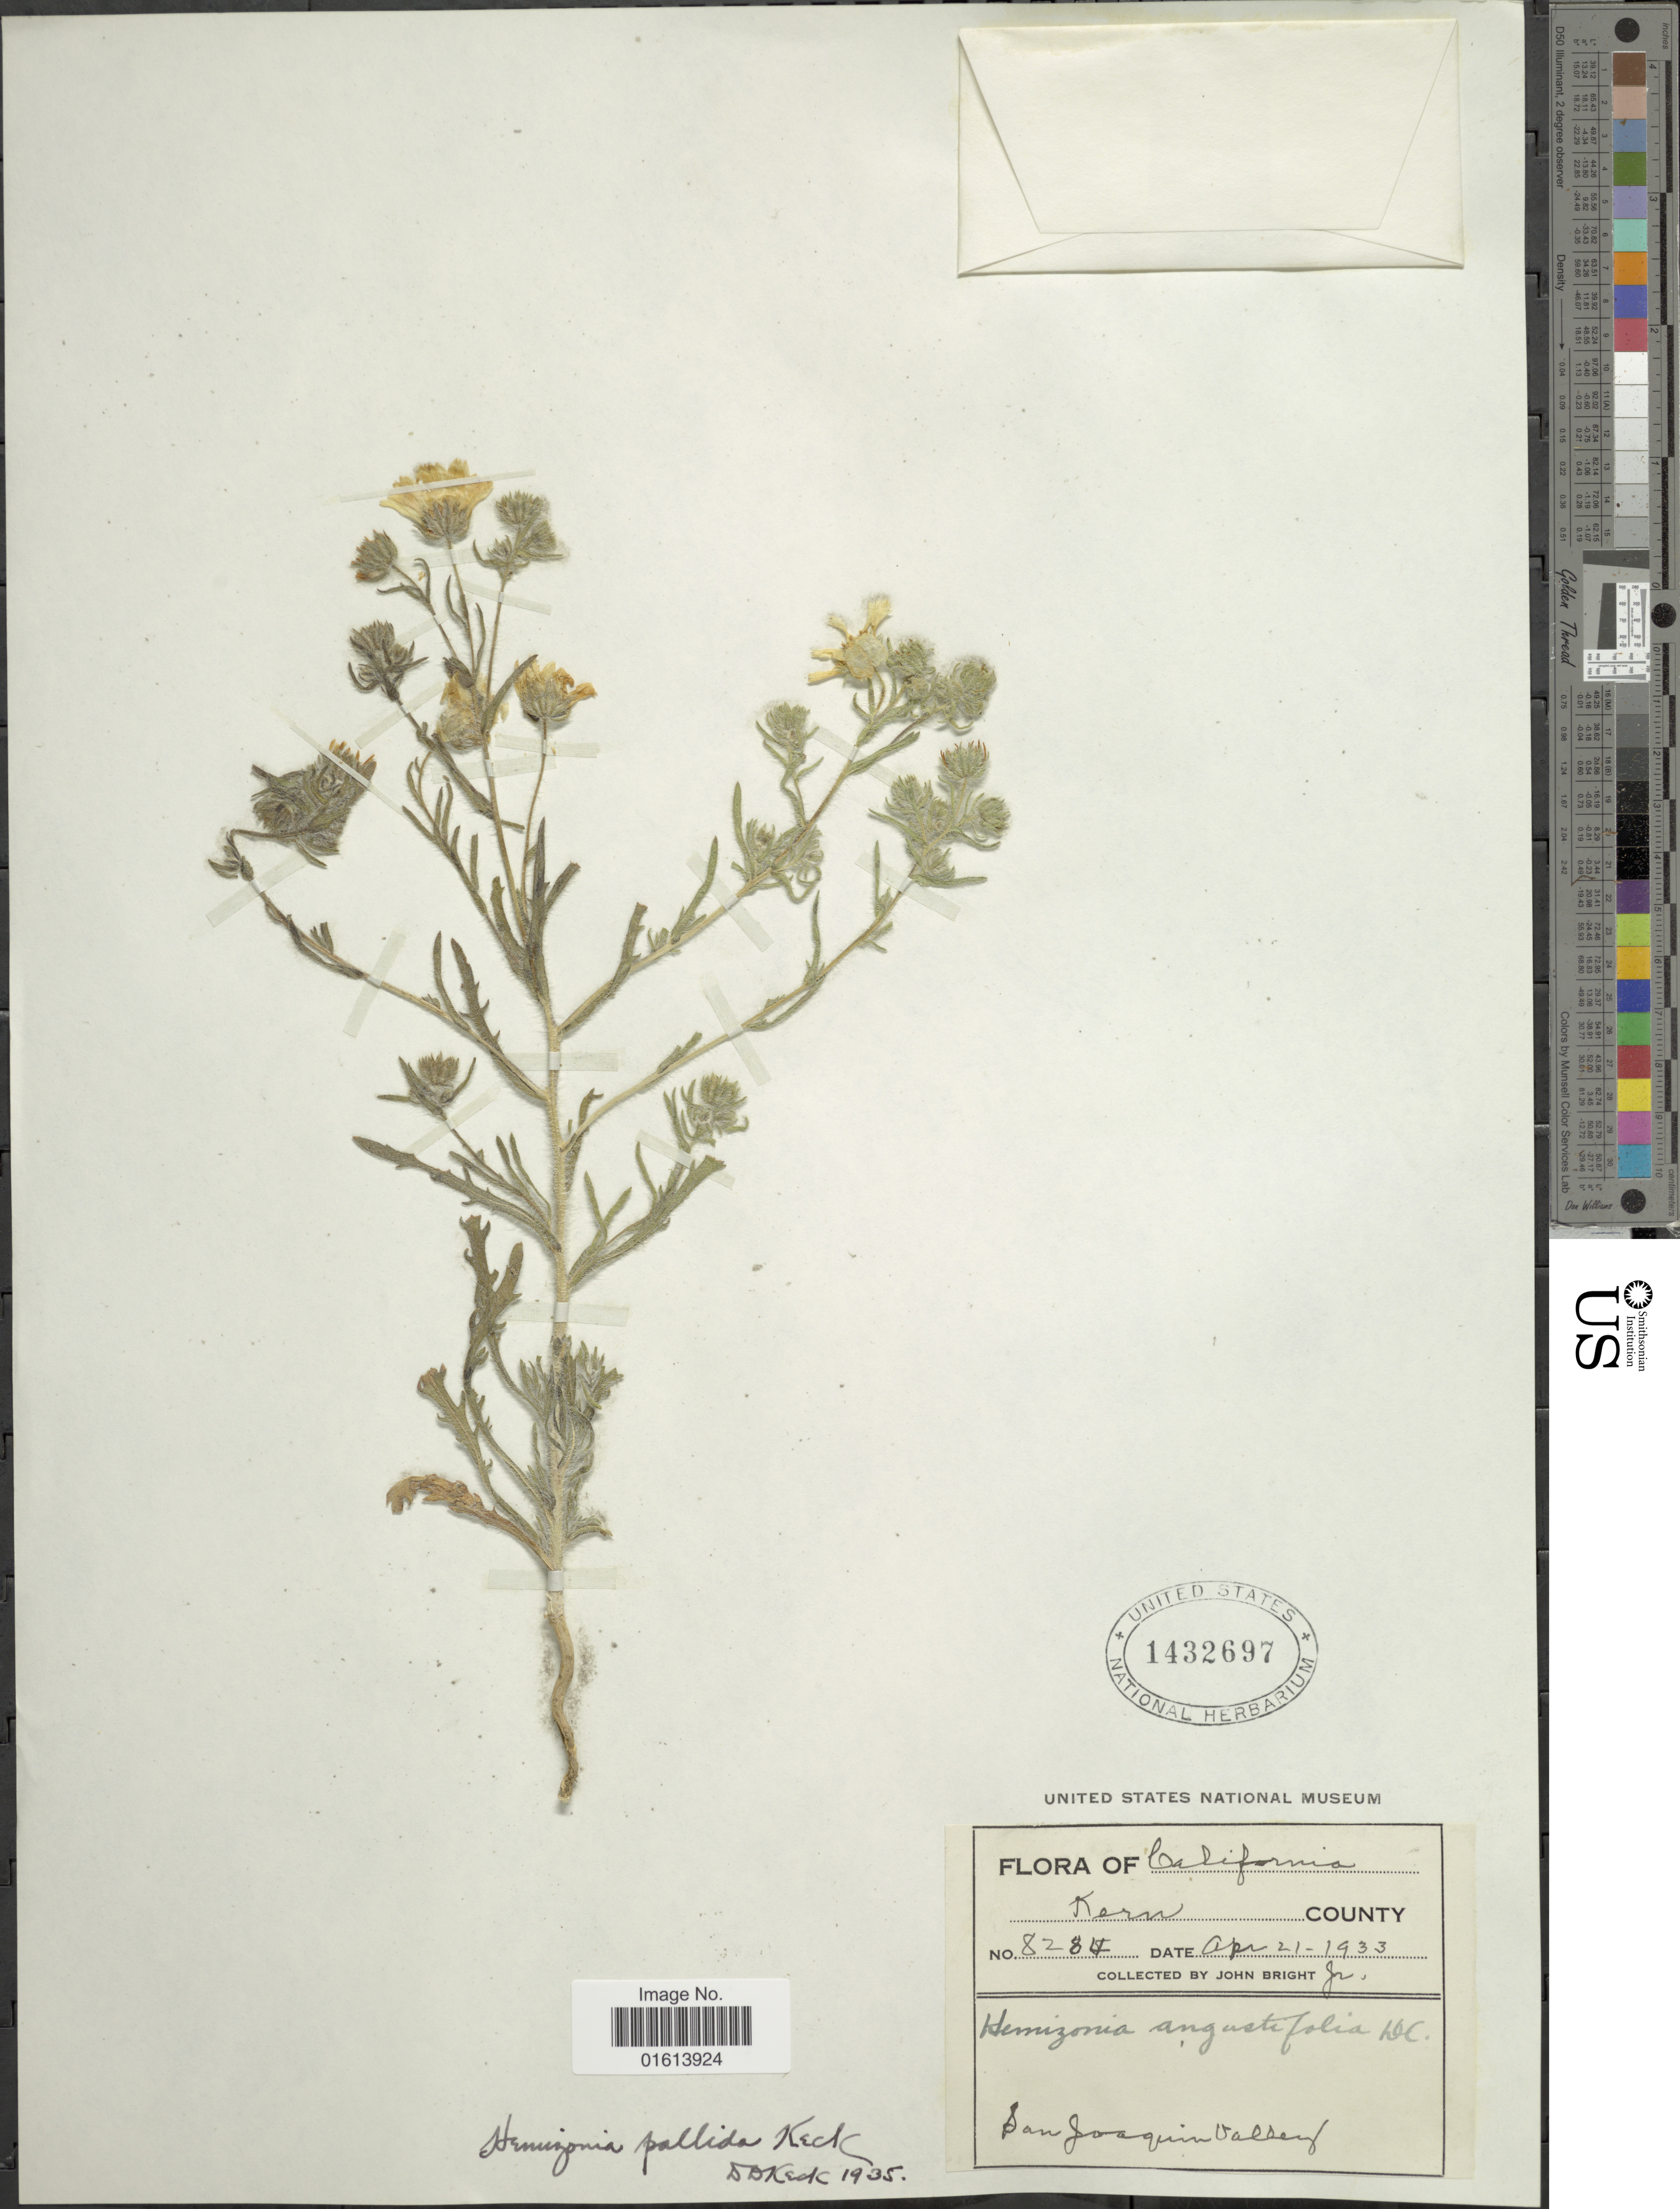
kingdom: Plantae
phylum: Tracheophyta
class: Magnoliopsida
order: Asterales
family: Asteraceae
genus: Deinandra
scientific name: Deinandra pallida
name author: (D.D. Keck) B.G. Baldwin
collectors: J. Bright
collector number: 8284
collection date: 1933-04-21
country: United States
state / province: California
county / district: Kern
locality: California. Kern County. San Joaquin Valley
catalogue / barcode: US 1432697